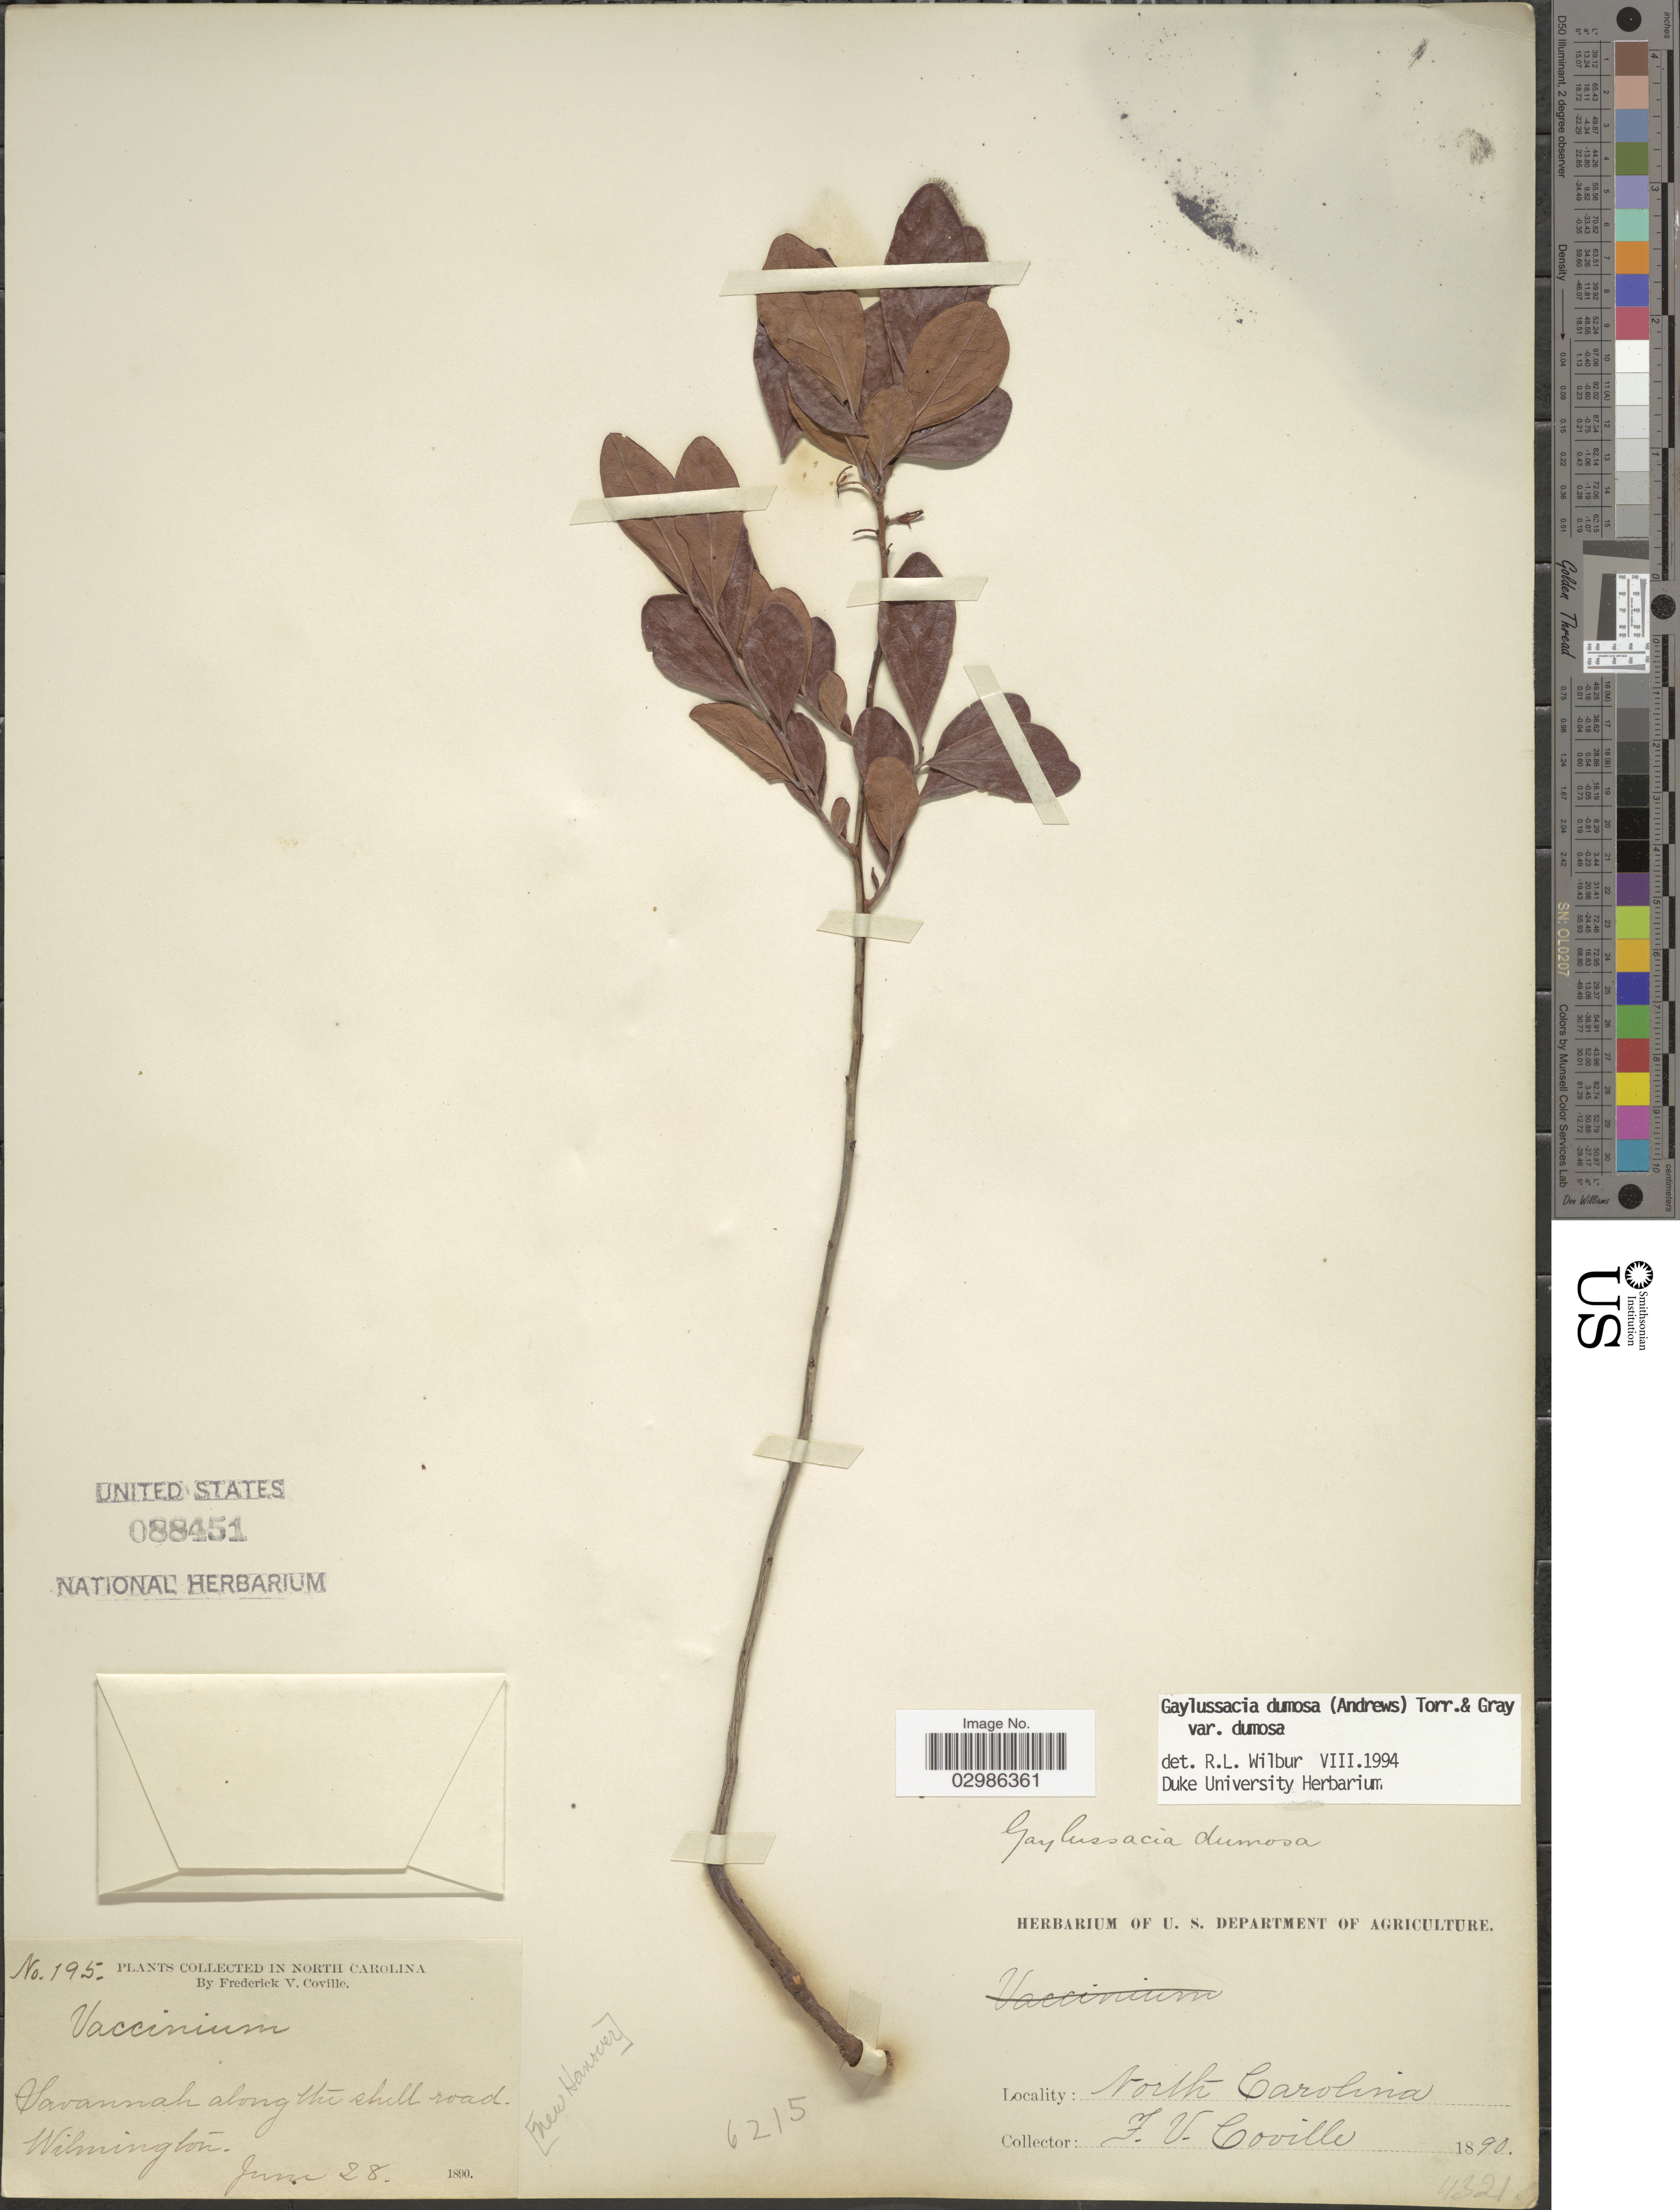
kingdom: Plantae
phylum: Tracheophyta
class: Magnoliopsida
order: Ericales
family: Ericaceae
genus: Gaylussacia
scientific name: Gaylussacia dumosa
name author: (Andrews) Torr. & A. Gray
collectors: F. V. Coville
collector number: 195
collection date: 1890-06-28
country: United States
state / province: North Carolina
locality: Wilmington, New Hanover.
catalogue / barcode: US 88451